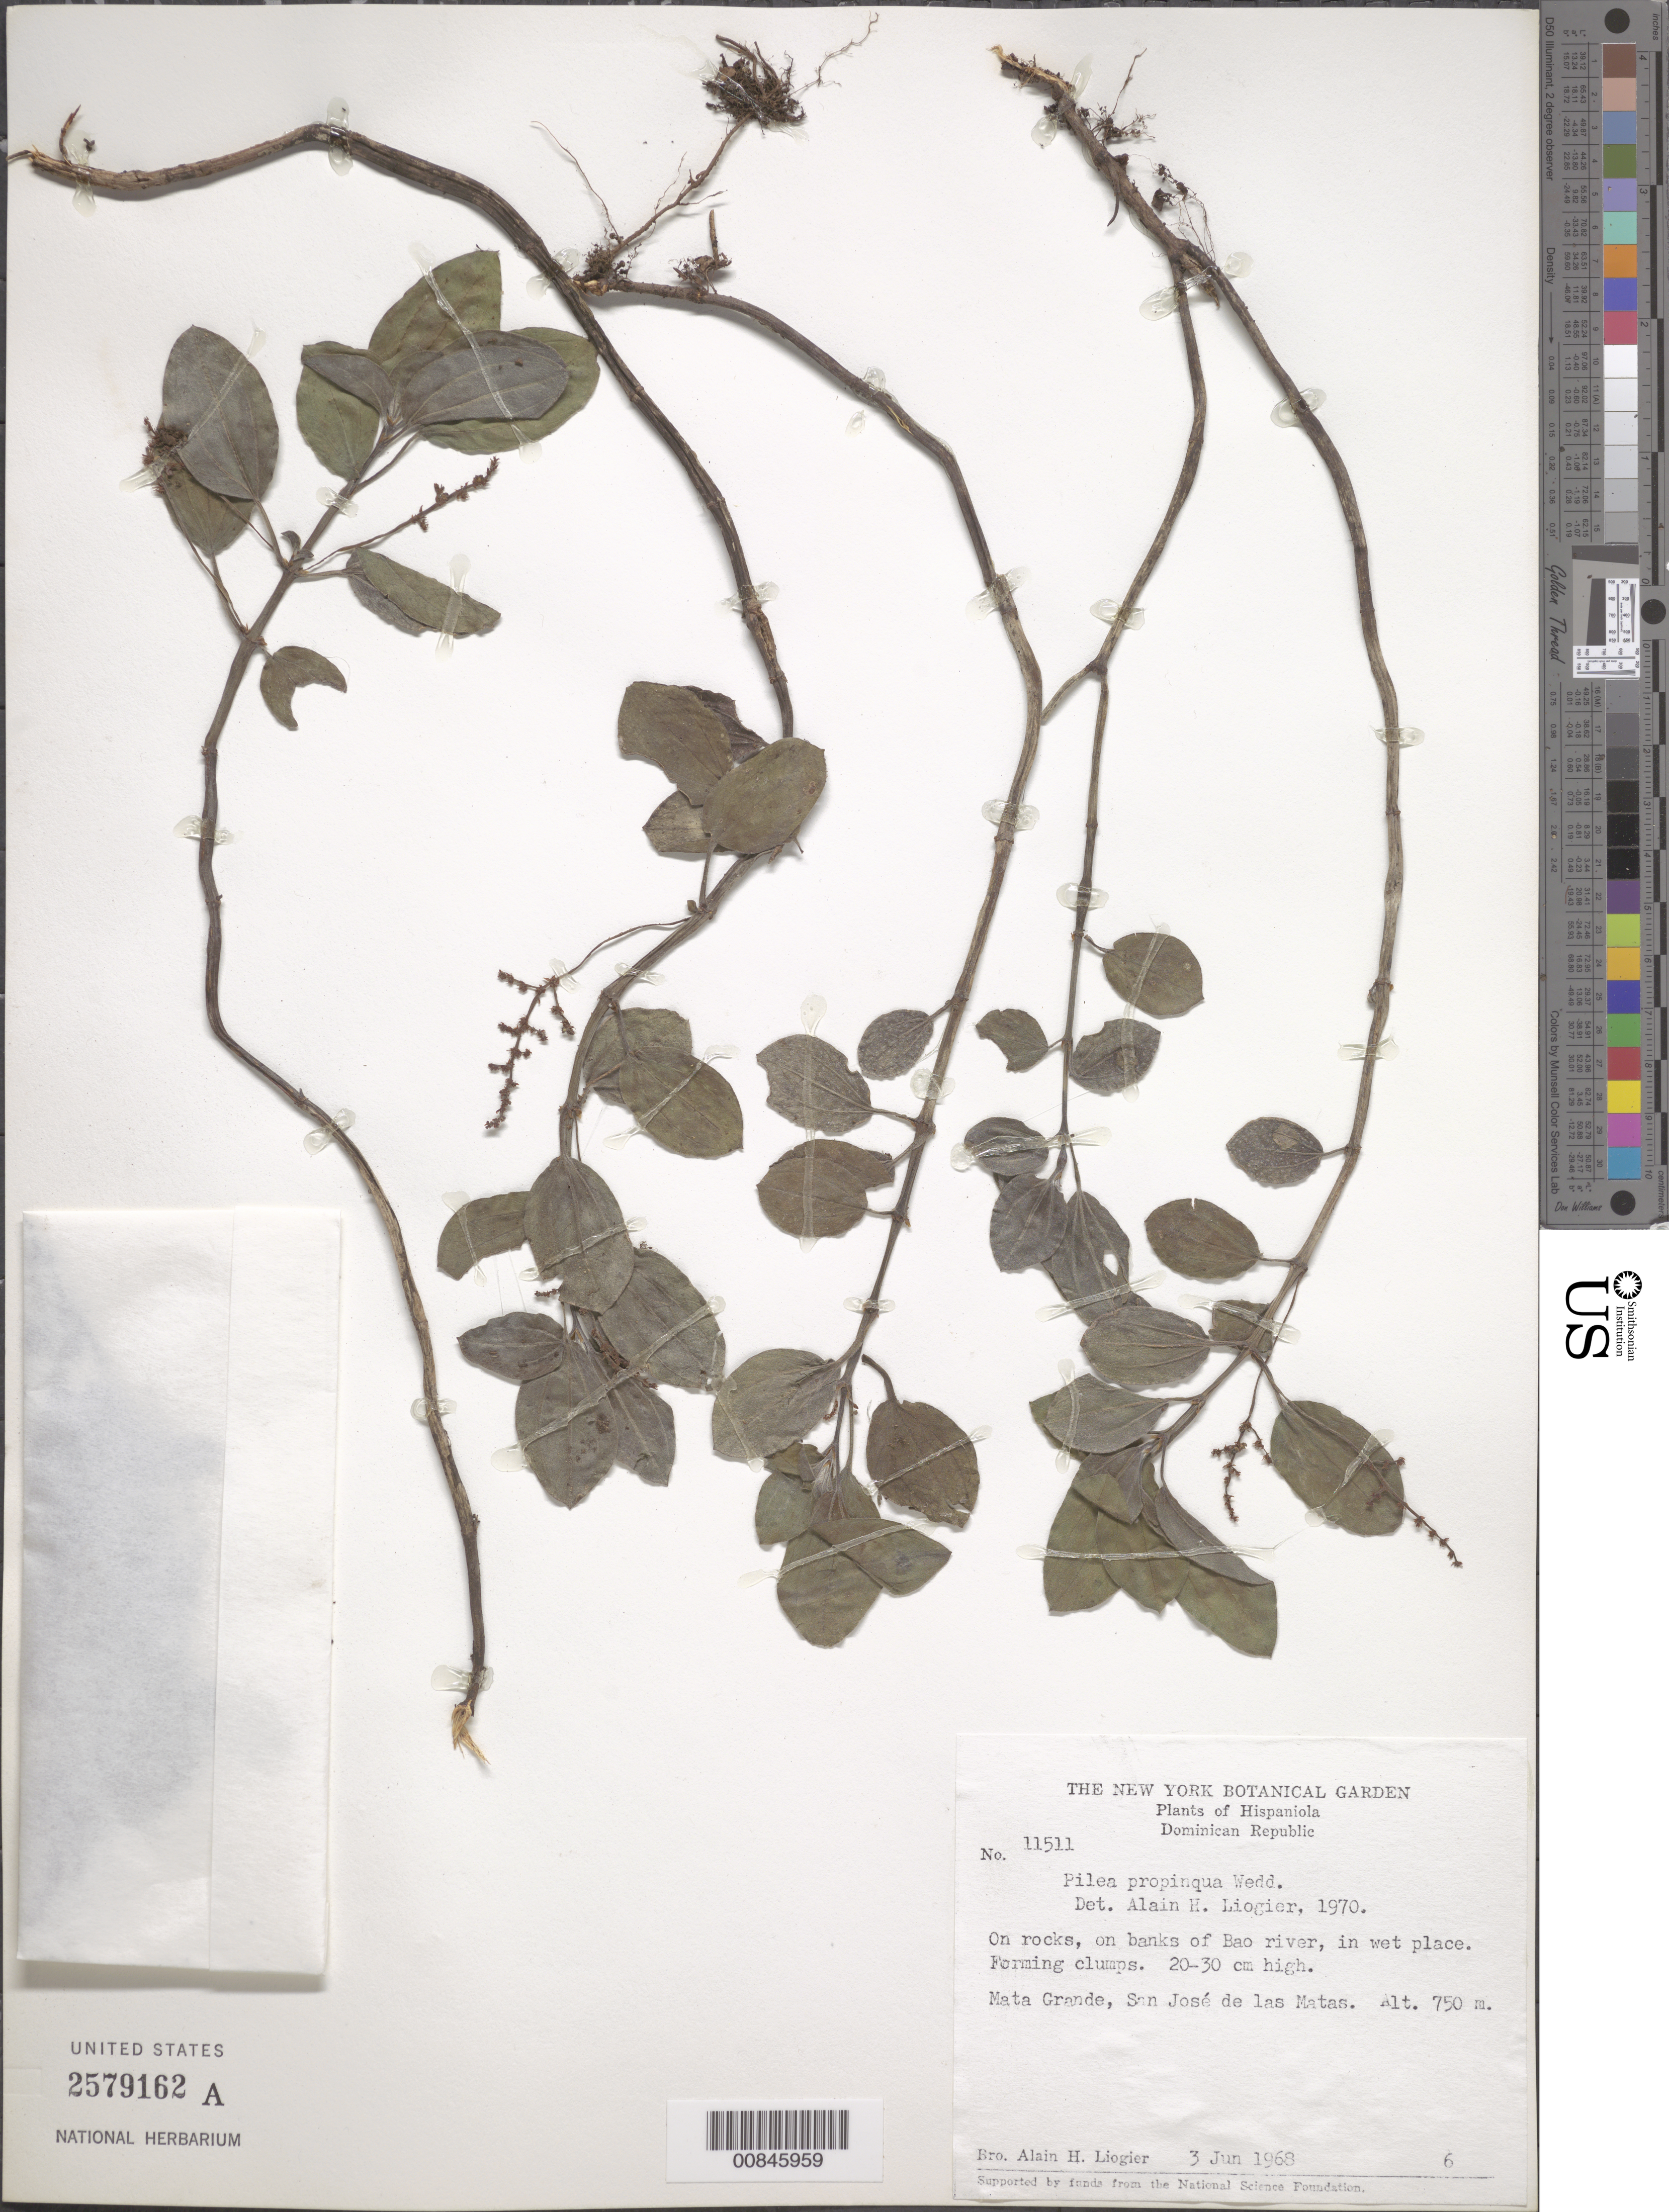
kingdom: Plantae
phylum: Tracheophyta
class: Magnoliopsida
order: Rosales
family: Urticaceae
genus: Pilea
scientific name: Pilea propinqua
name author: Wedd.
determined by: Liogier, Alain H.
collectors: A. H. Liogier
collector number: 11511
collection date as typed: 03 Jun 1968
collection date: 1968-06-03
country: Dominican Republic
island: Hispaniola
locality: Mata Grande, San José de las Matas. On banks of Bao river.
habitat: On rocks, in wet place.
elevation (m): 750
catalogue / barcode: US 2579162A